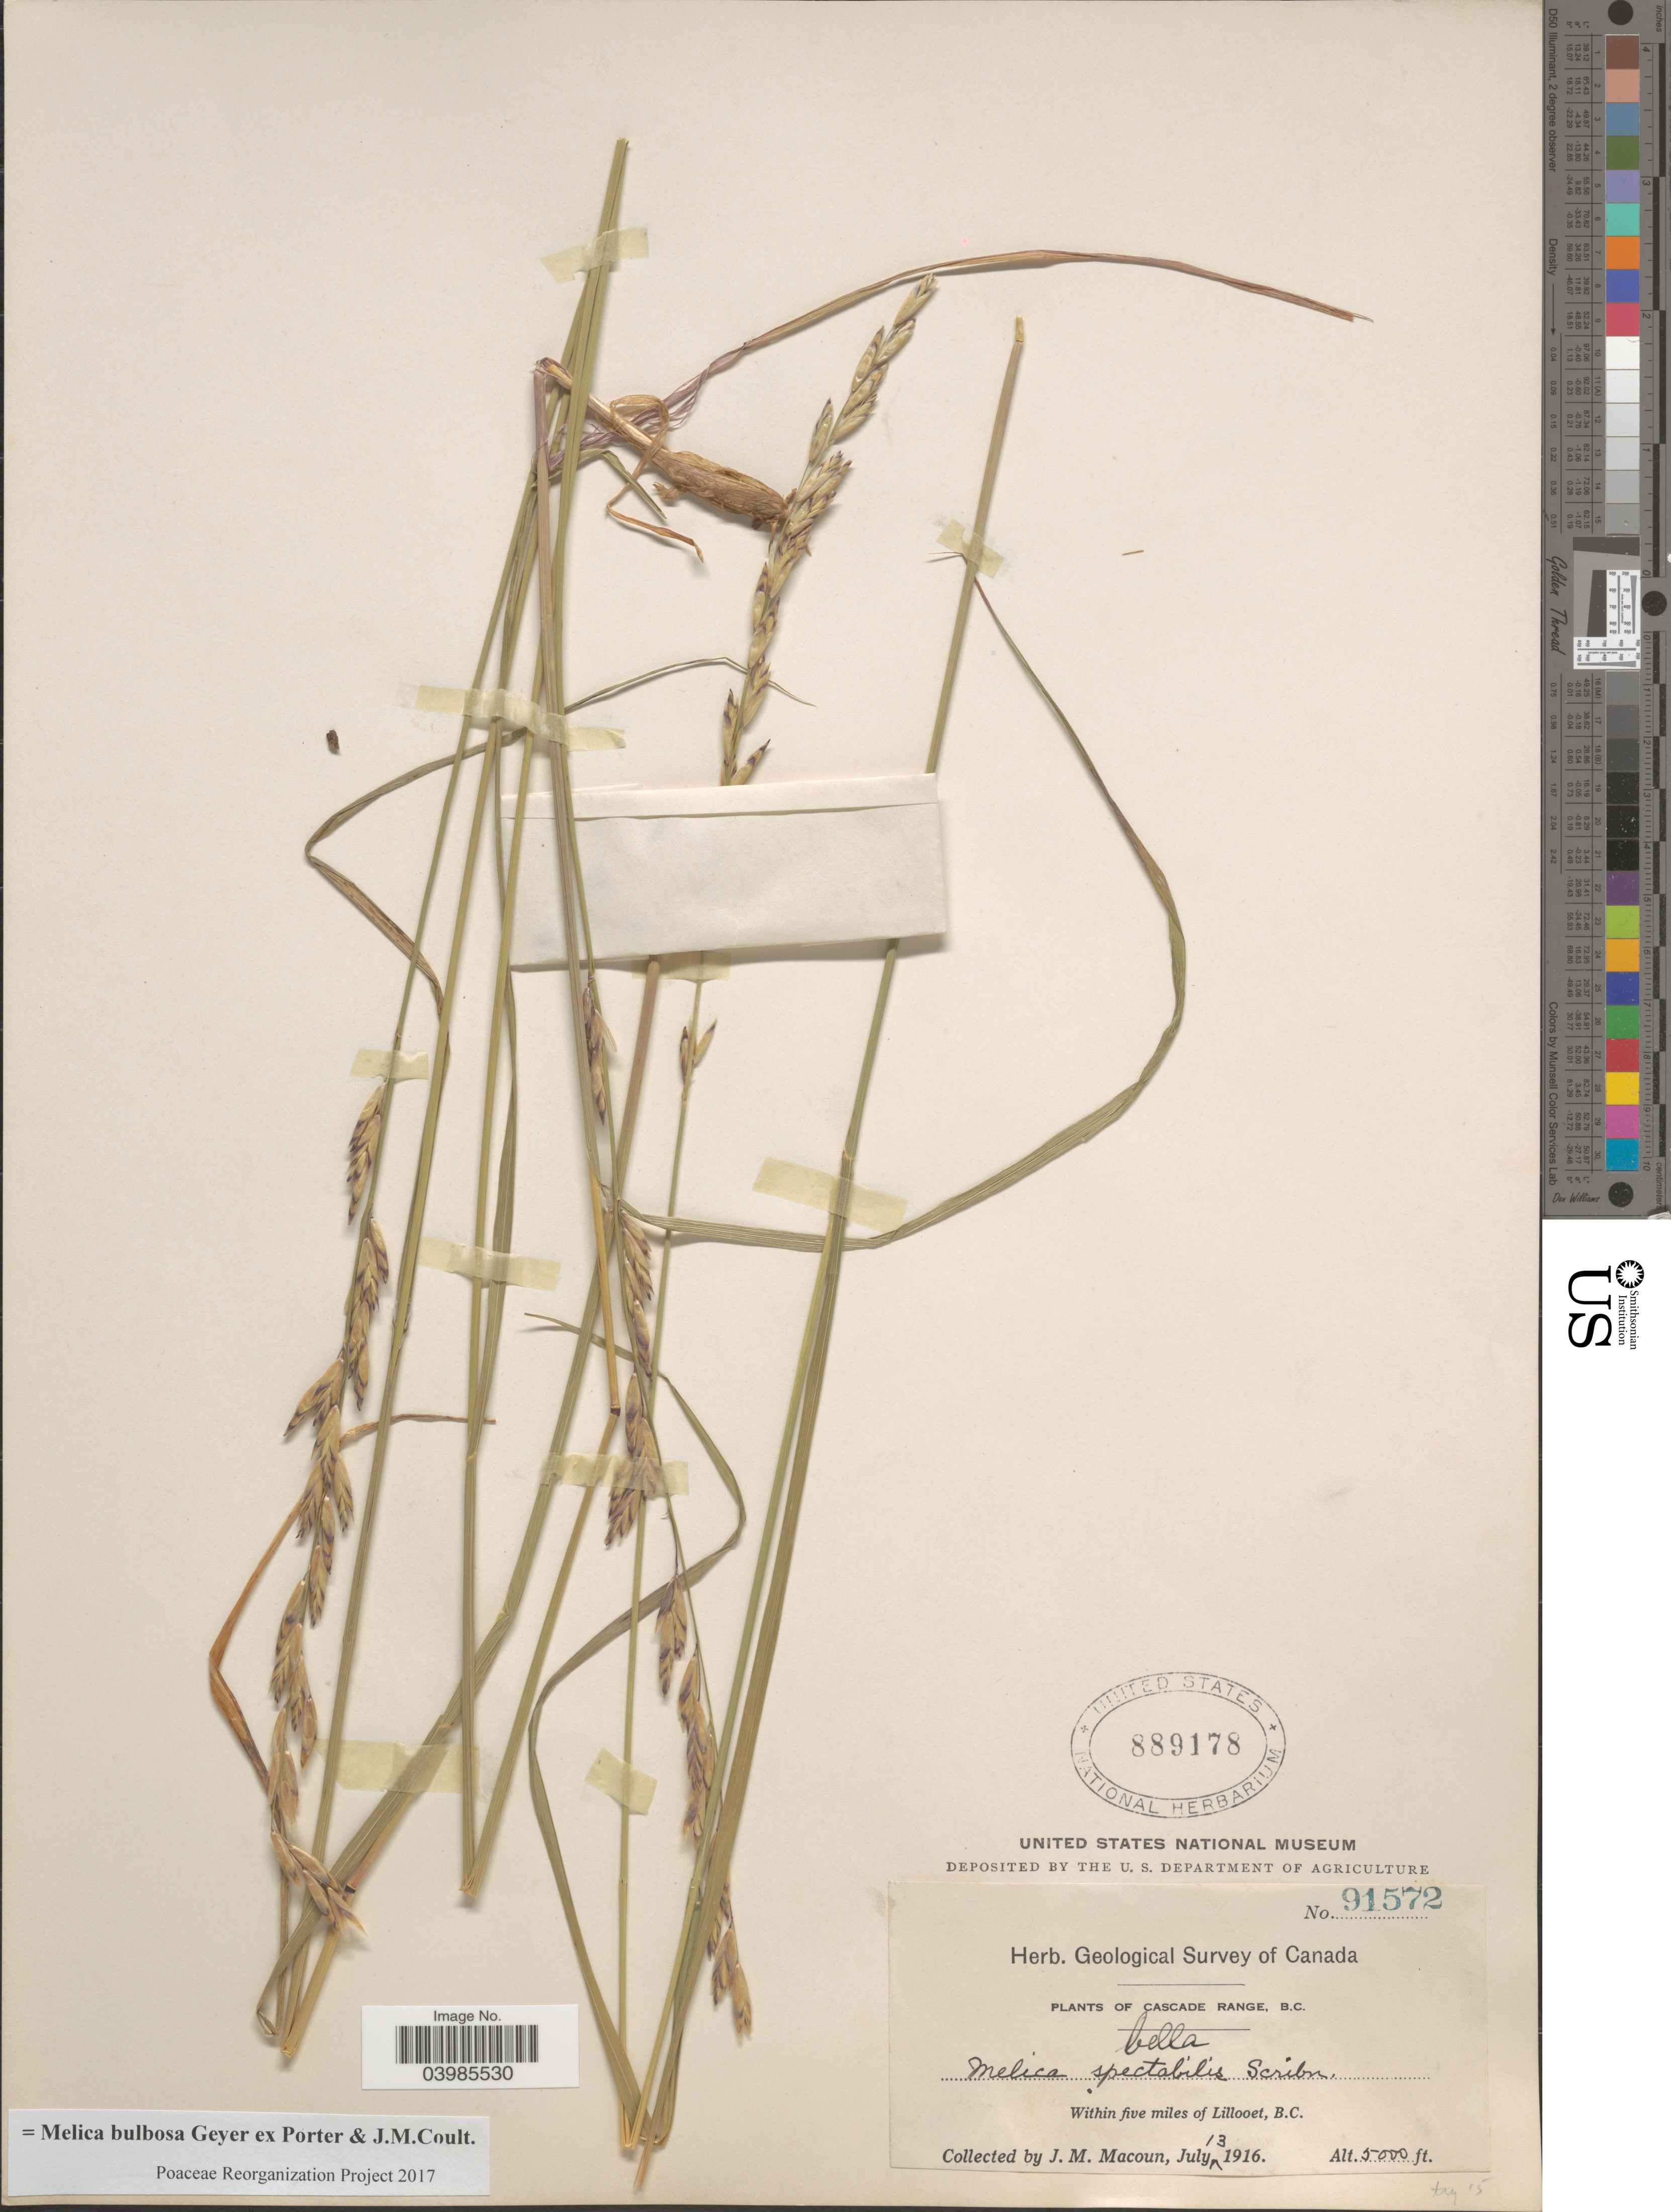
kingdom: Plantae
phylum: Tracheophyta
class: Liliopsida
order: Poales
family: Poaceae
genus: Melica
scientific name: Melica bulbosa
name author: Geyer ex Porter & J.M. Coult.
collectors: J. M. Macoun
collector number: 91572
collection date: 1916-07-13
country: Canada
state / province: British Columbia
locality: Cascade Range. Within five miles of Lillooet.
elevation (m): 1524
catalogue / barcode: US 889178